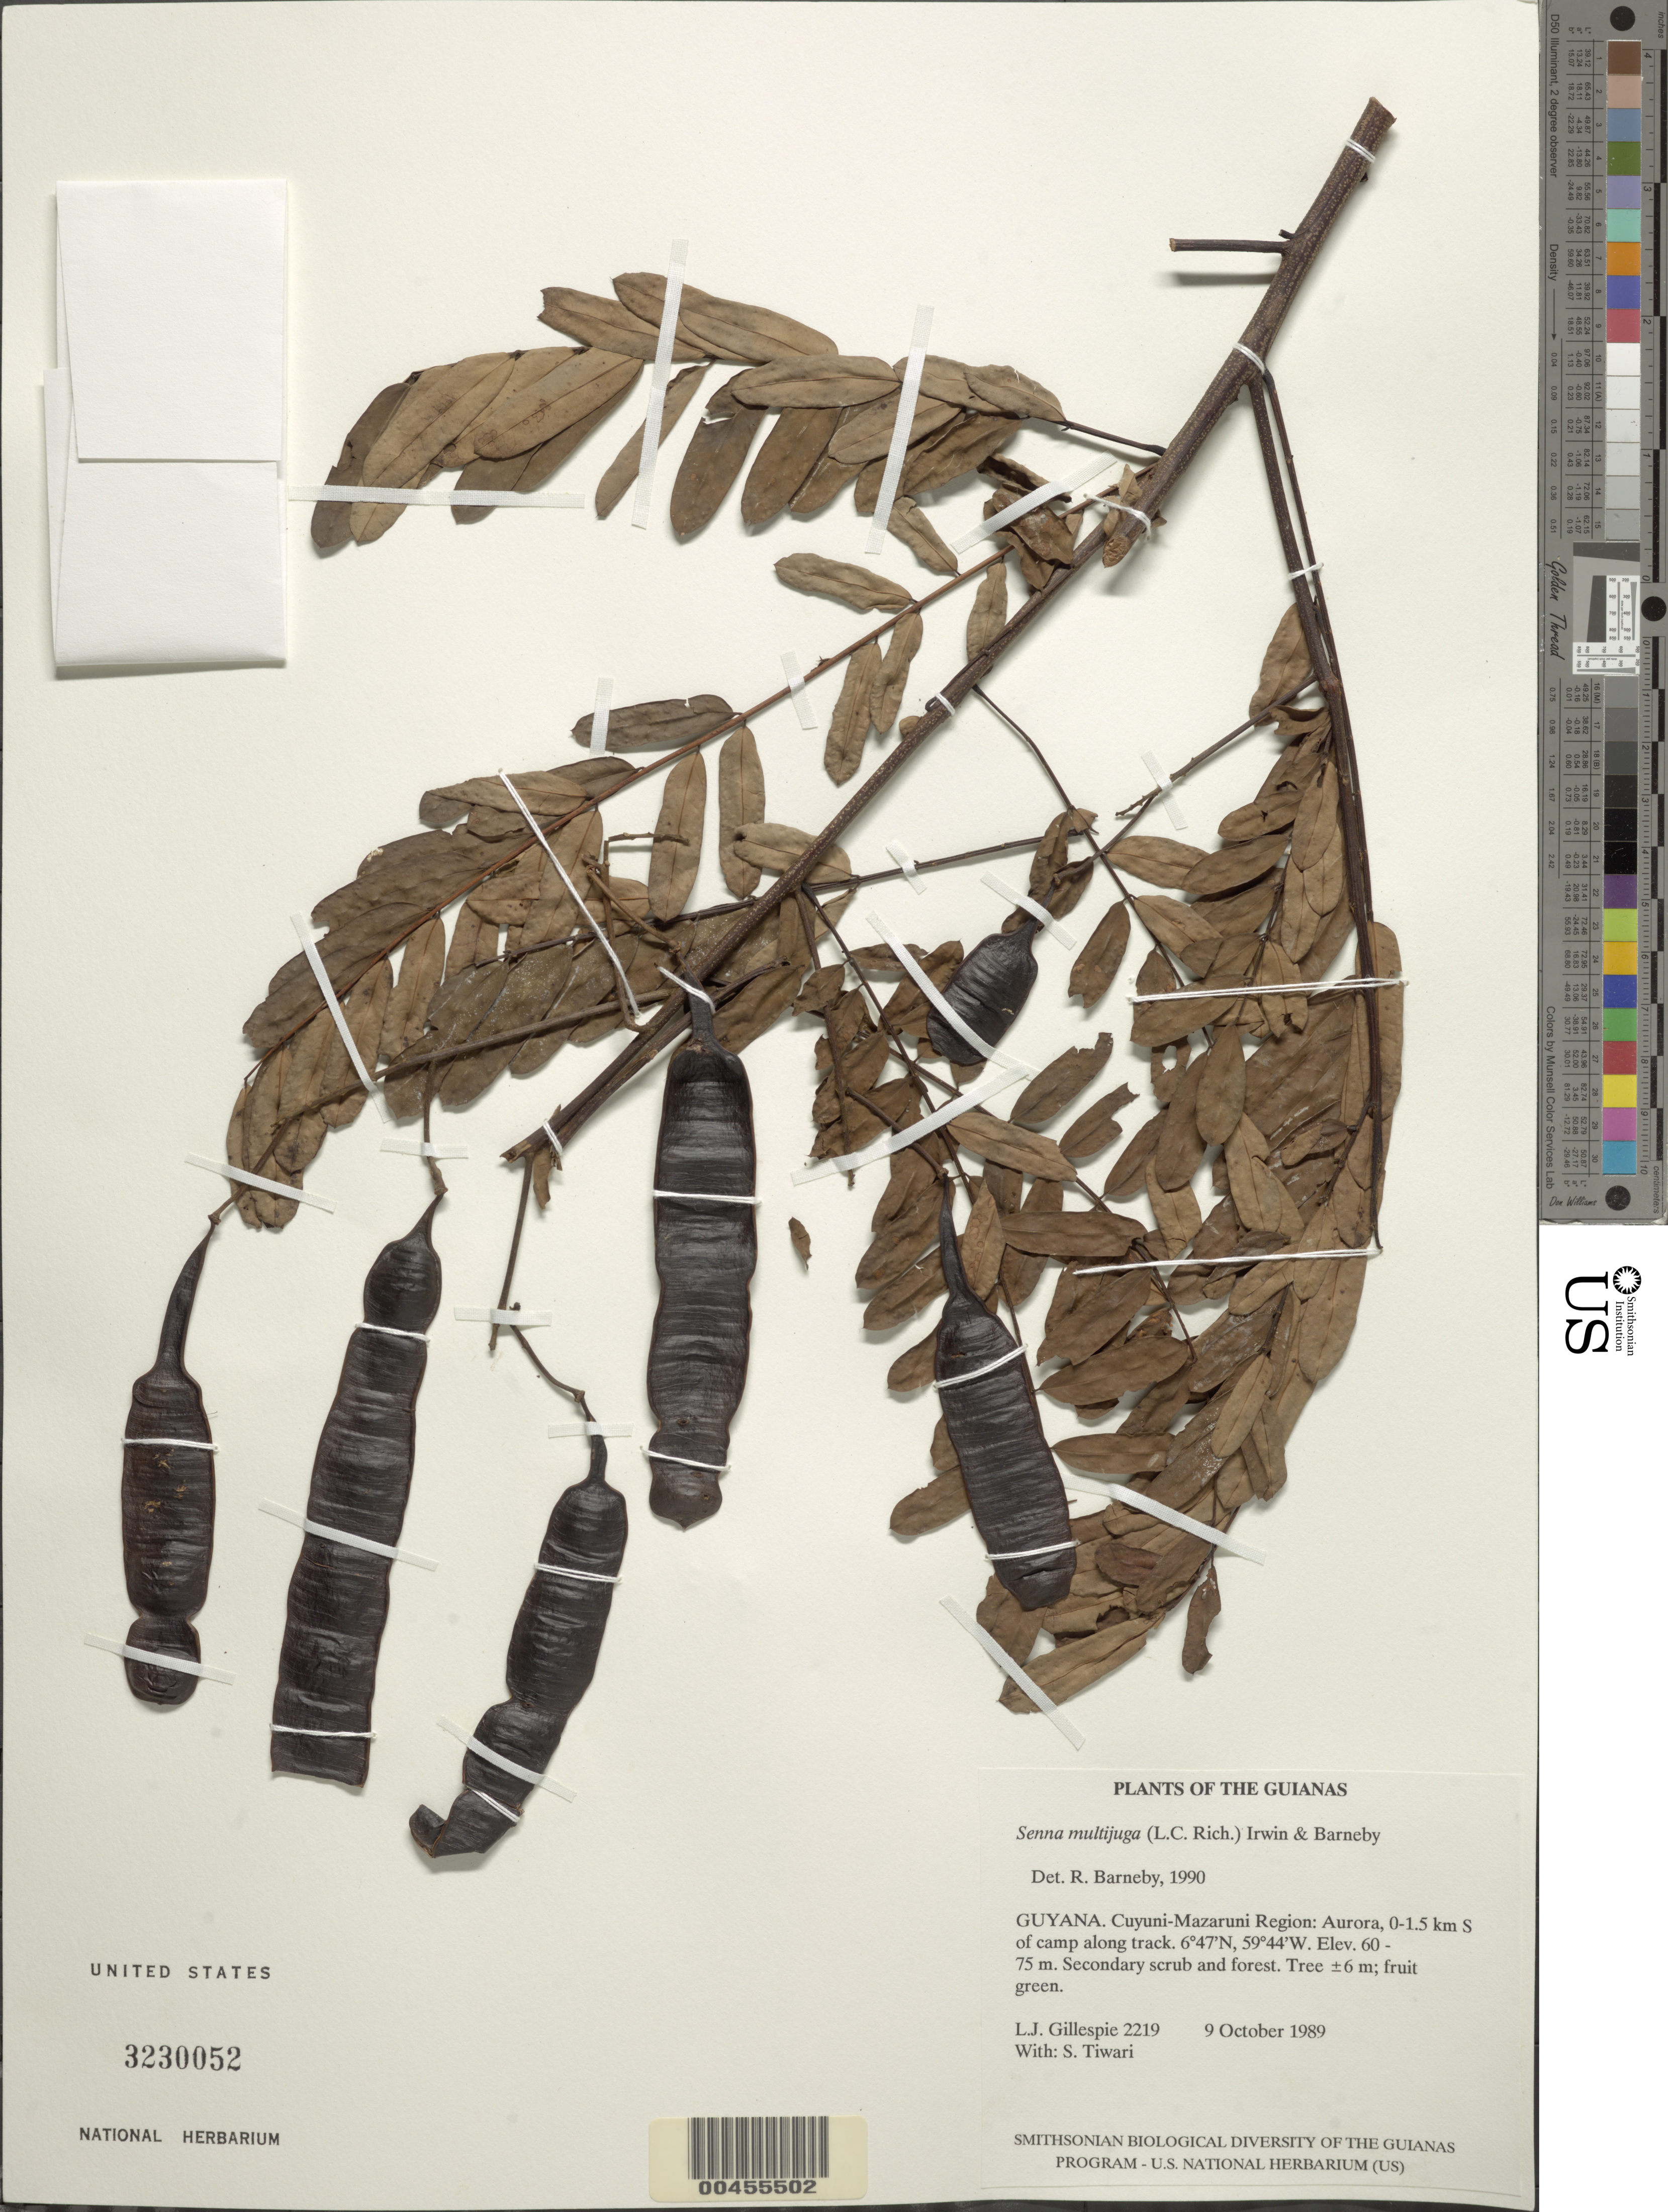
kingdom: Plantae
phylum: Tracheophyta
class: Magnoliopsida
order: Fabales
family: Fabaceae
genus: Senna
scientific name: Senna multijuga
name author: (Rich.) H.S. Irwin & Barneby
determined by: Barneby, Rupert C., (NY)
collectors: L. J. Gillespie & S. Tiwari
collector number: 2219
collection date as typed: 9 October 1989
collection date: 1989-10-09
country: Guyana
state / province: Cuyuni-Mazaruni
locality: Aurora, 0-1.5 km S of camp along track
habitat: Secondary scrub and forest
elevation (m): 60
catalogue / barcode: US 3230052